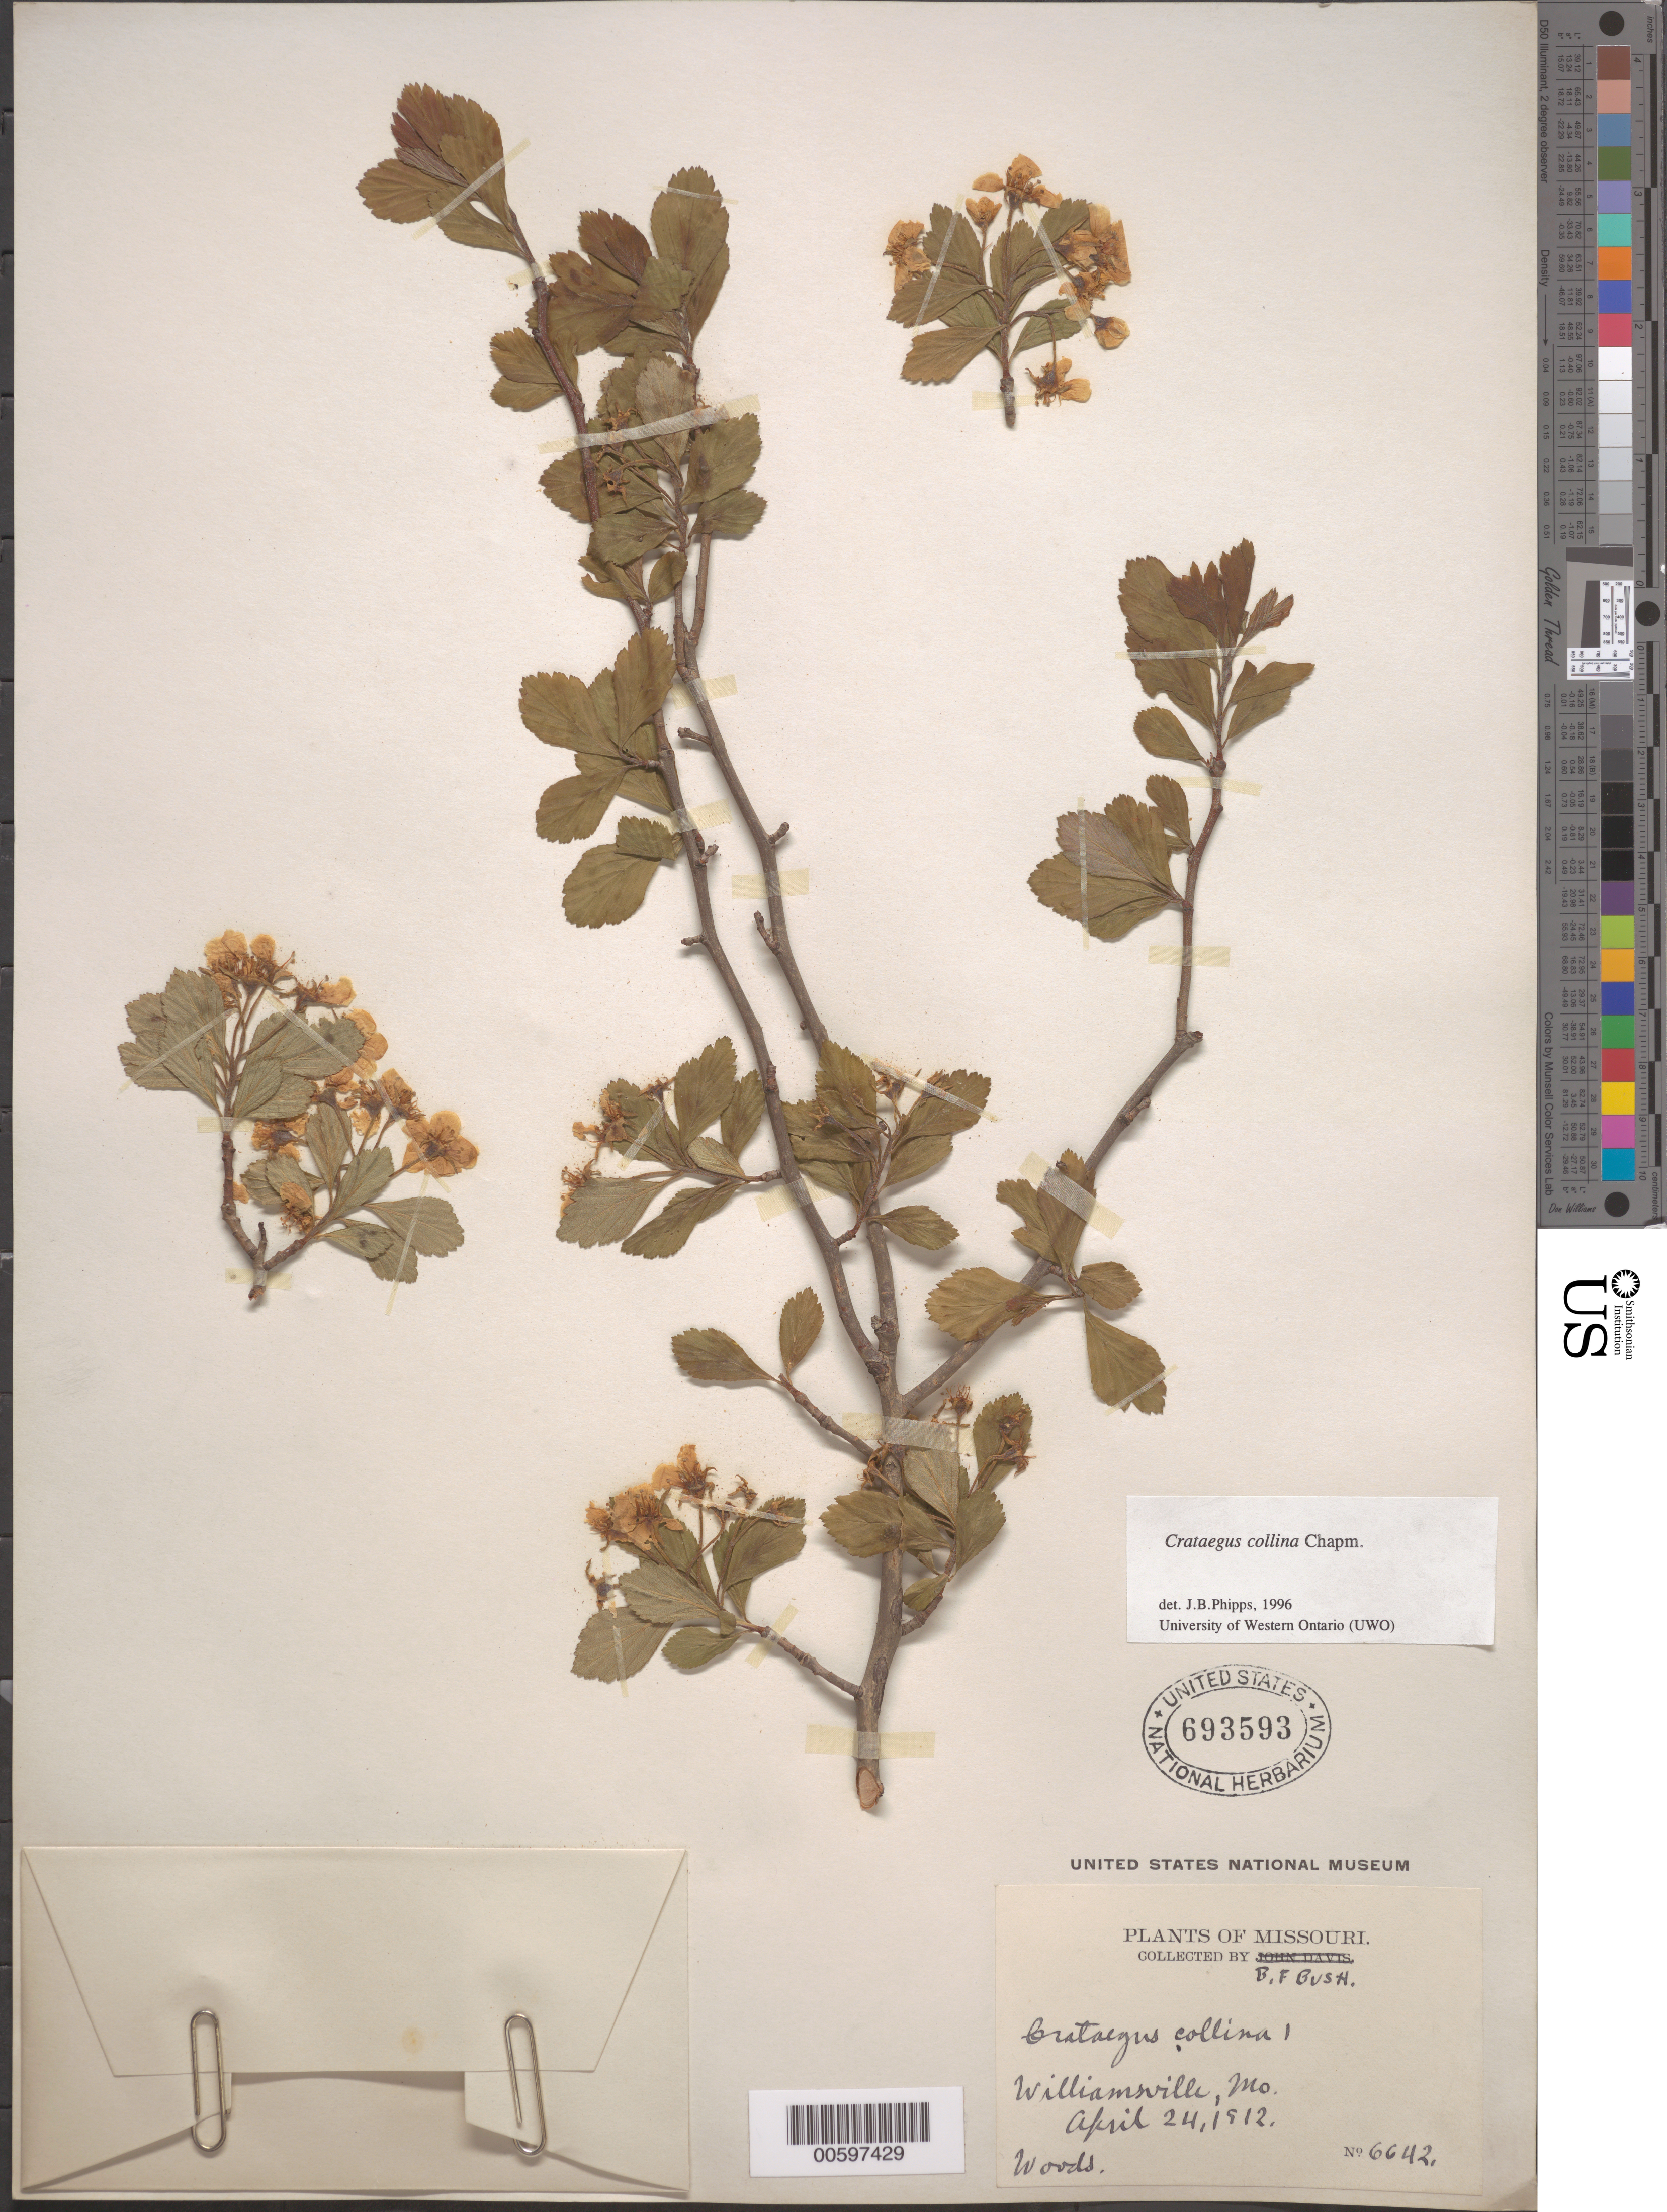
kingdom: Plantae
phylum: Tracheophyta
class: Magnoliopsida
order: Rosales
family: Rosaceae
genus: Crataegus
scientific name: Crataegus collina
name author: Chapm.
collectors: B. F. Bush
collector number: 6642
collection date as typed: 24 Apr 1912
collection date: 1912-04-24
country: United States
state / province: Missouri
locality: Williamsville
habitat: Woods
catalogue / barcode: US 693593